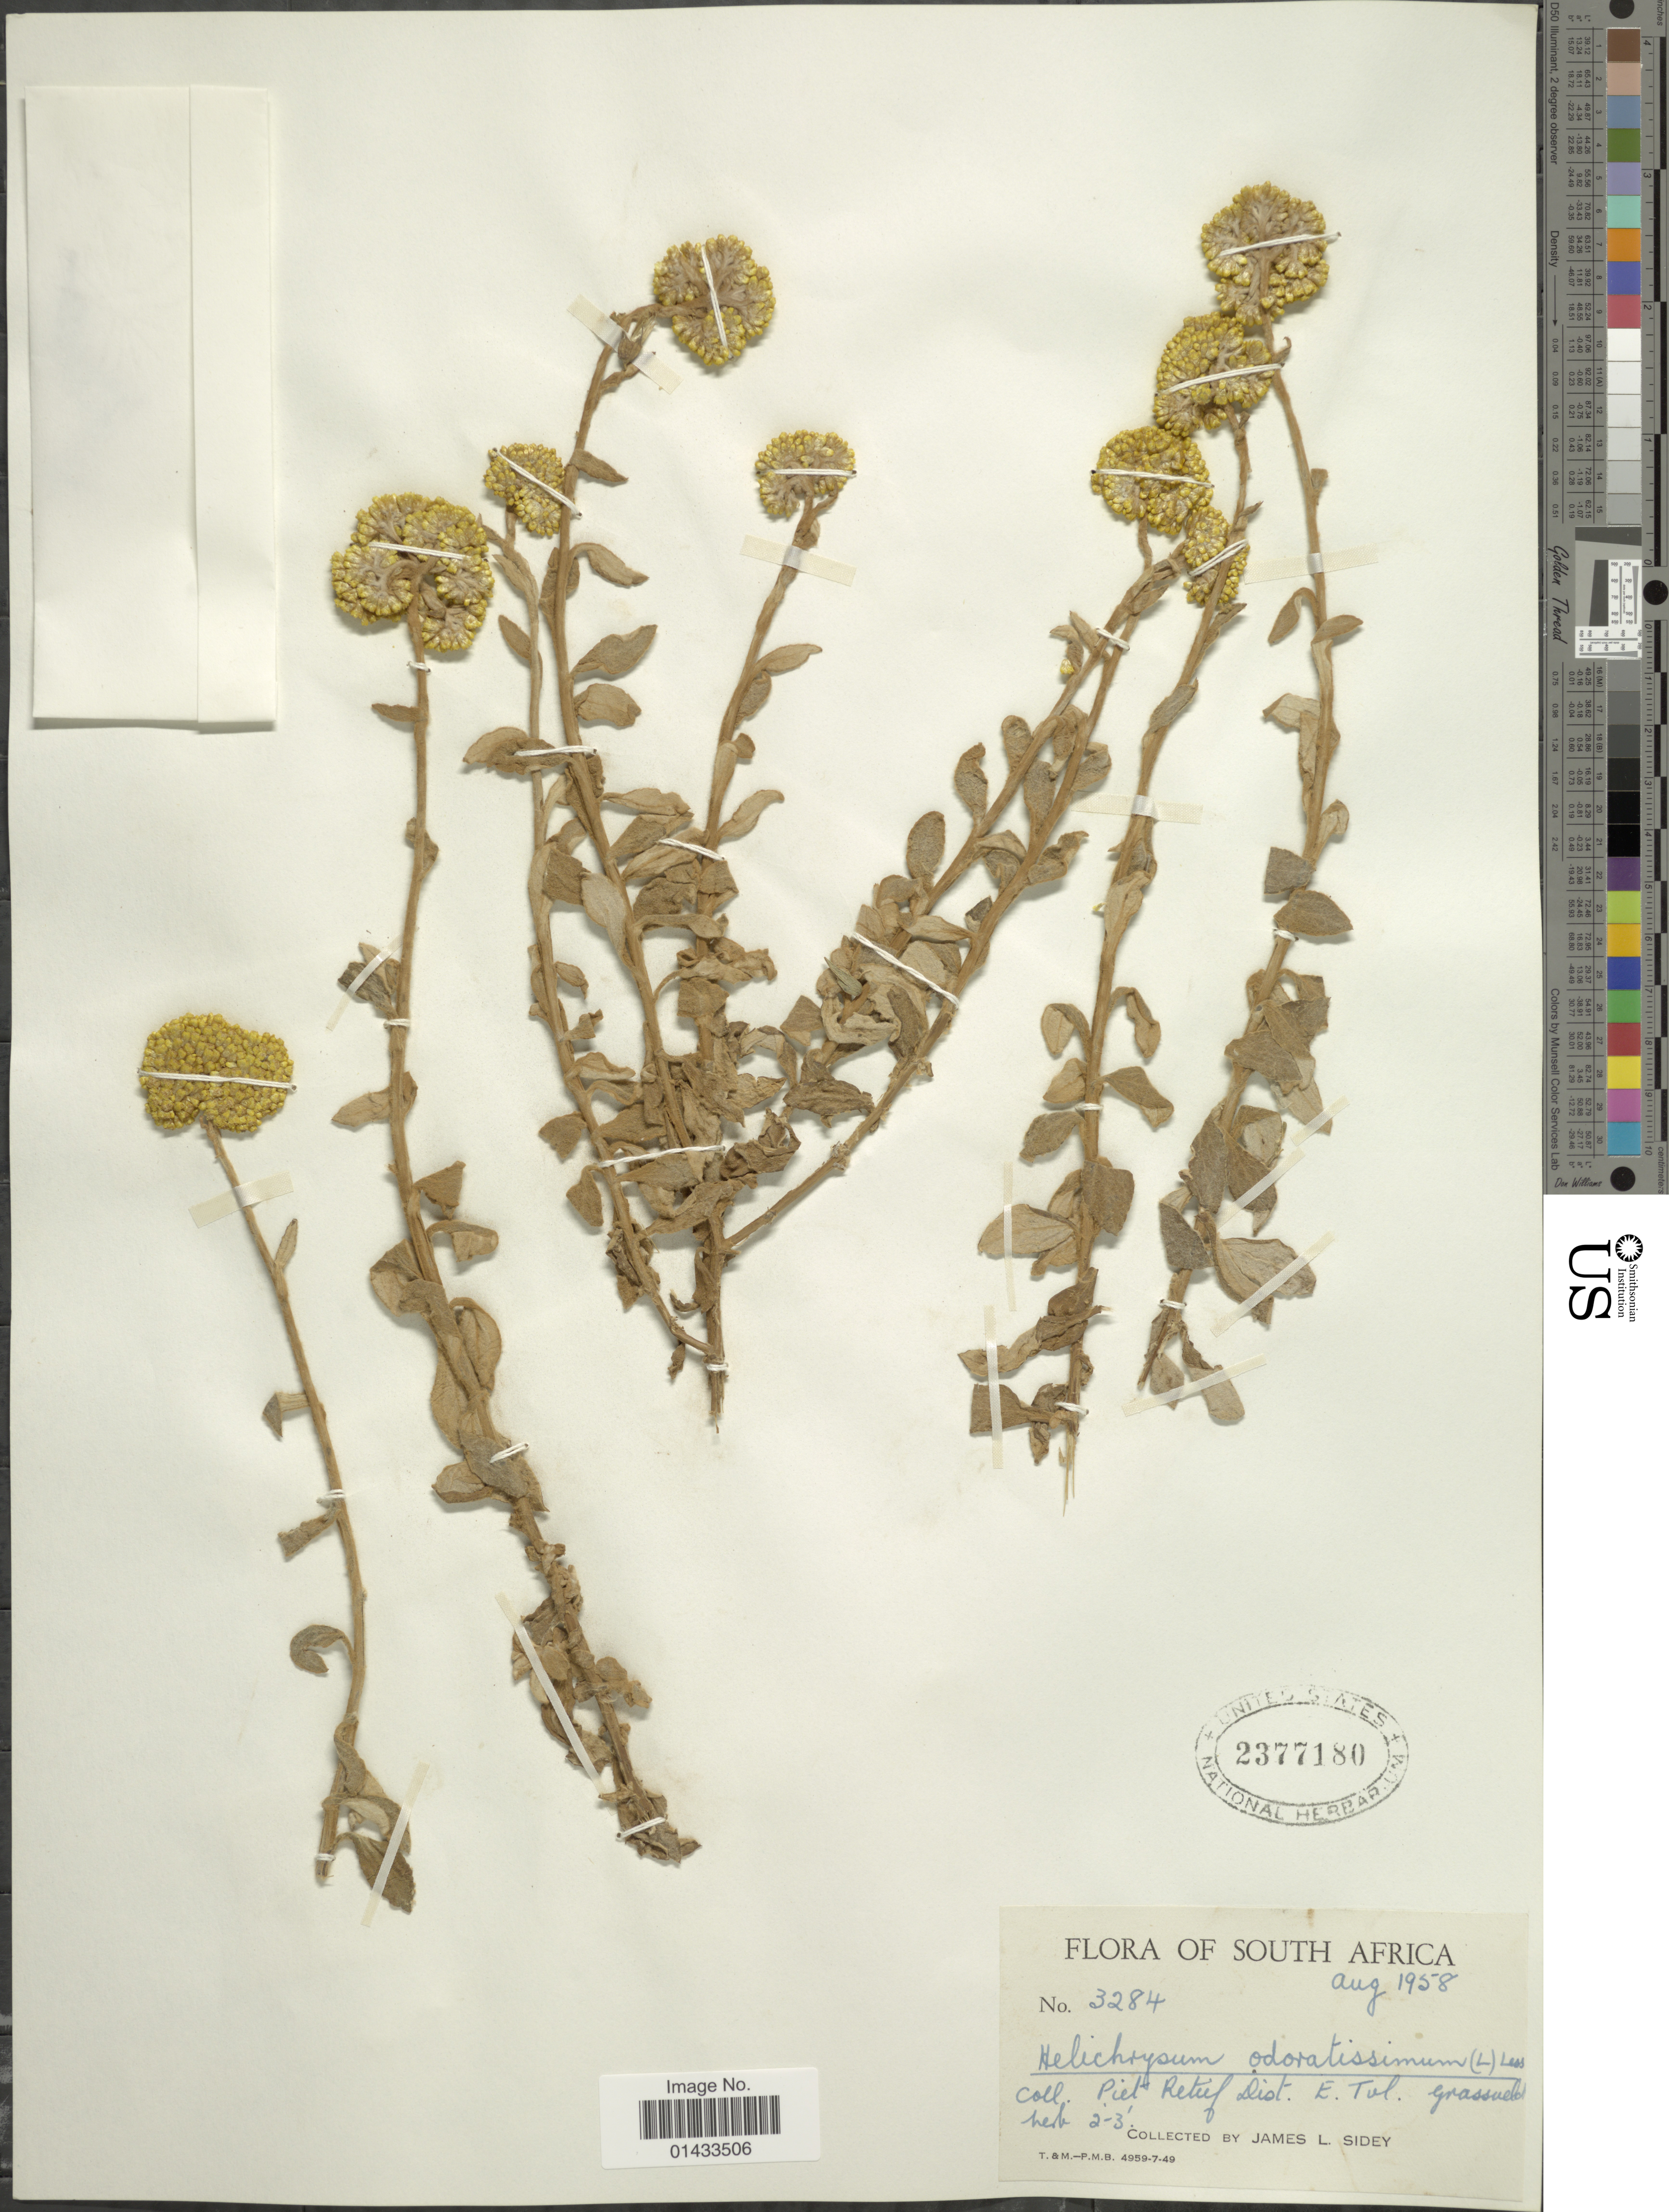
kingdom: Plantae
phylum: Tracheophyta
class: Magnoliopsida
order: Asterales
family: Asteraceae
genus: Helichrysum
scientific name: Helichrysum odoratissimum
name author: (L.) Sweet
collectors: J. L. Sidey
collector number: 3284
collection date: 1958-08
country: South Africa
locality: Piet Retief Dist., E. Tol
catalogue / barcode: US 2377180